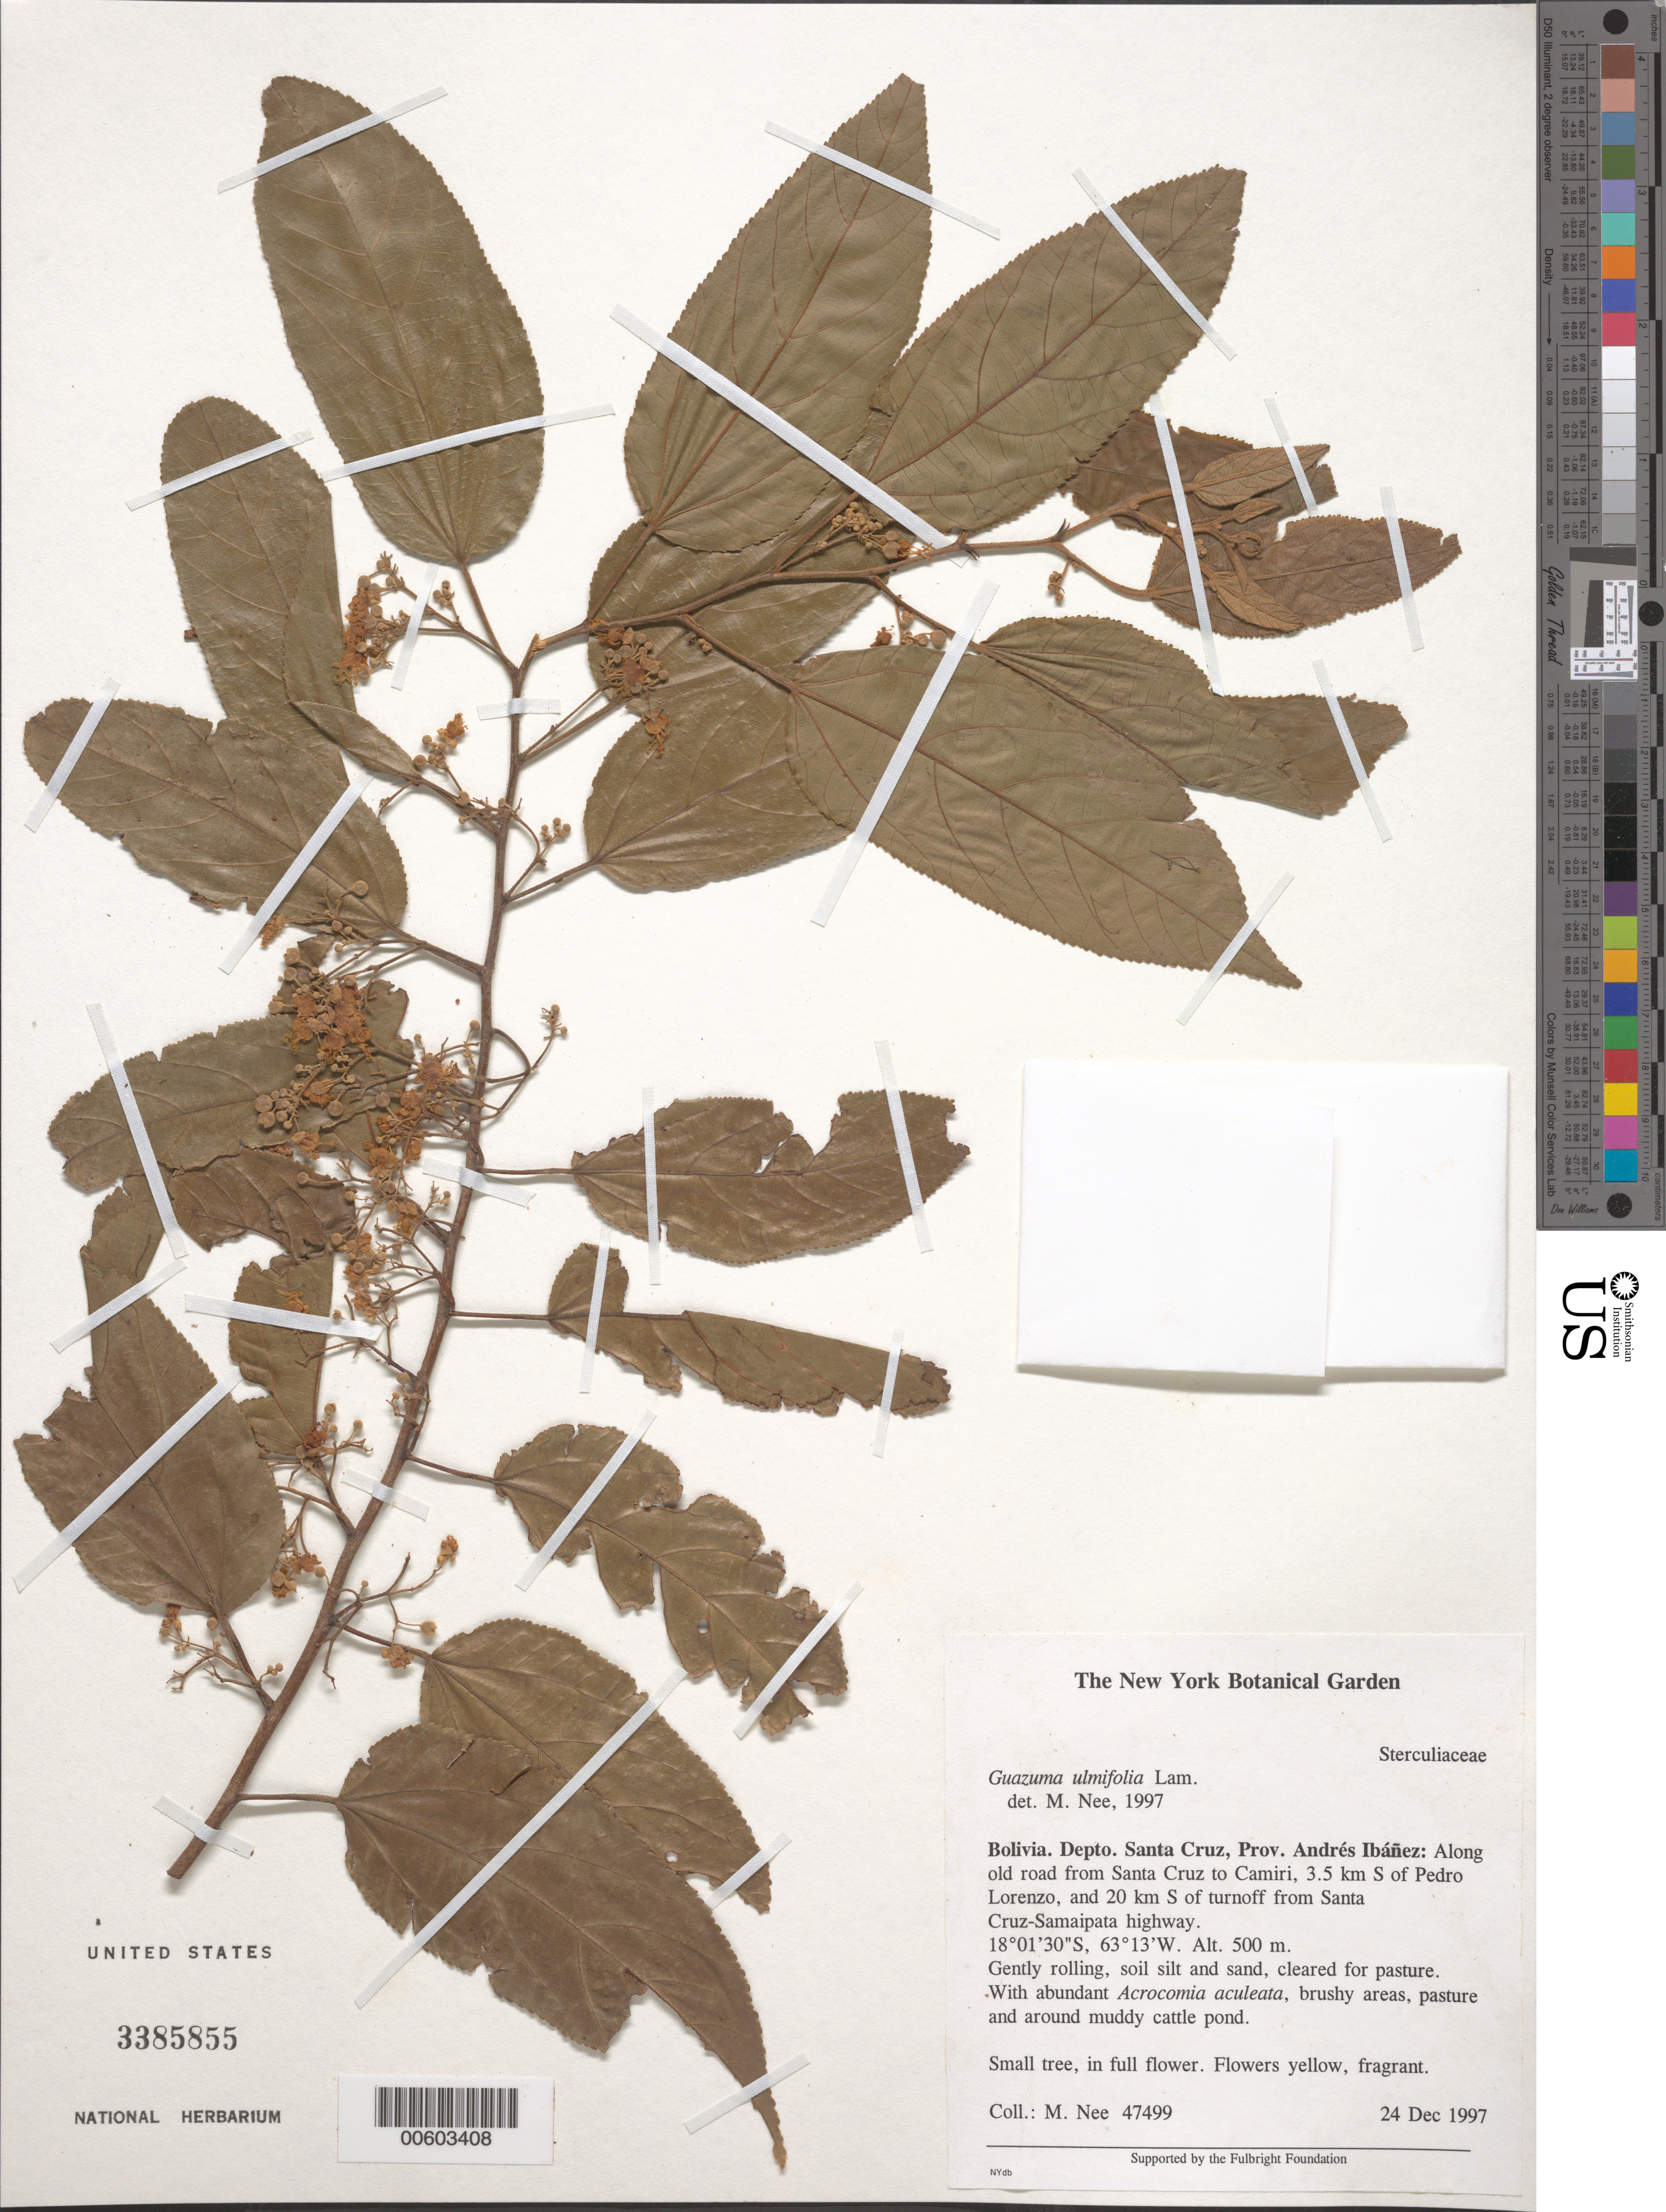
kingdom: Plantae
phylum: Tracheophyta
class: Magnoliopsida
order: Malvales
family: Malvaceae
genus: Guazuma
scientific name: Guazuma ulmifolia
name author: Lam.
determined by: Nee, Michael H.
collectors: M. Nee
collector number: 47499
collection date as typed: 24 Dec 1997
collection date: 1997-12-24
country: Bolivia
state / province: Santa Cruz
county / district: Andrés Ibáñez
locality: Along old road from Santa Cruz to Camiri, 3.5 km S of Pedro Lorenzo, and 20 km S of turn off from Santa Cruz-Samaipata Highway.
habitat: Gently rolling, soil silt and sand, cleared for pasture, with abundant Acrocomia aculeata, brushy areas, pasture and arou ETC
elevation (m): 500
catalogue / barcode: US 3385855